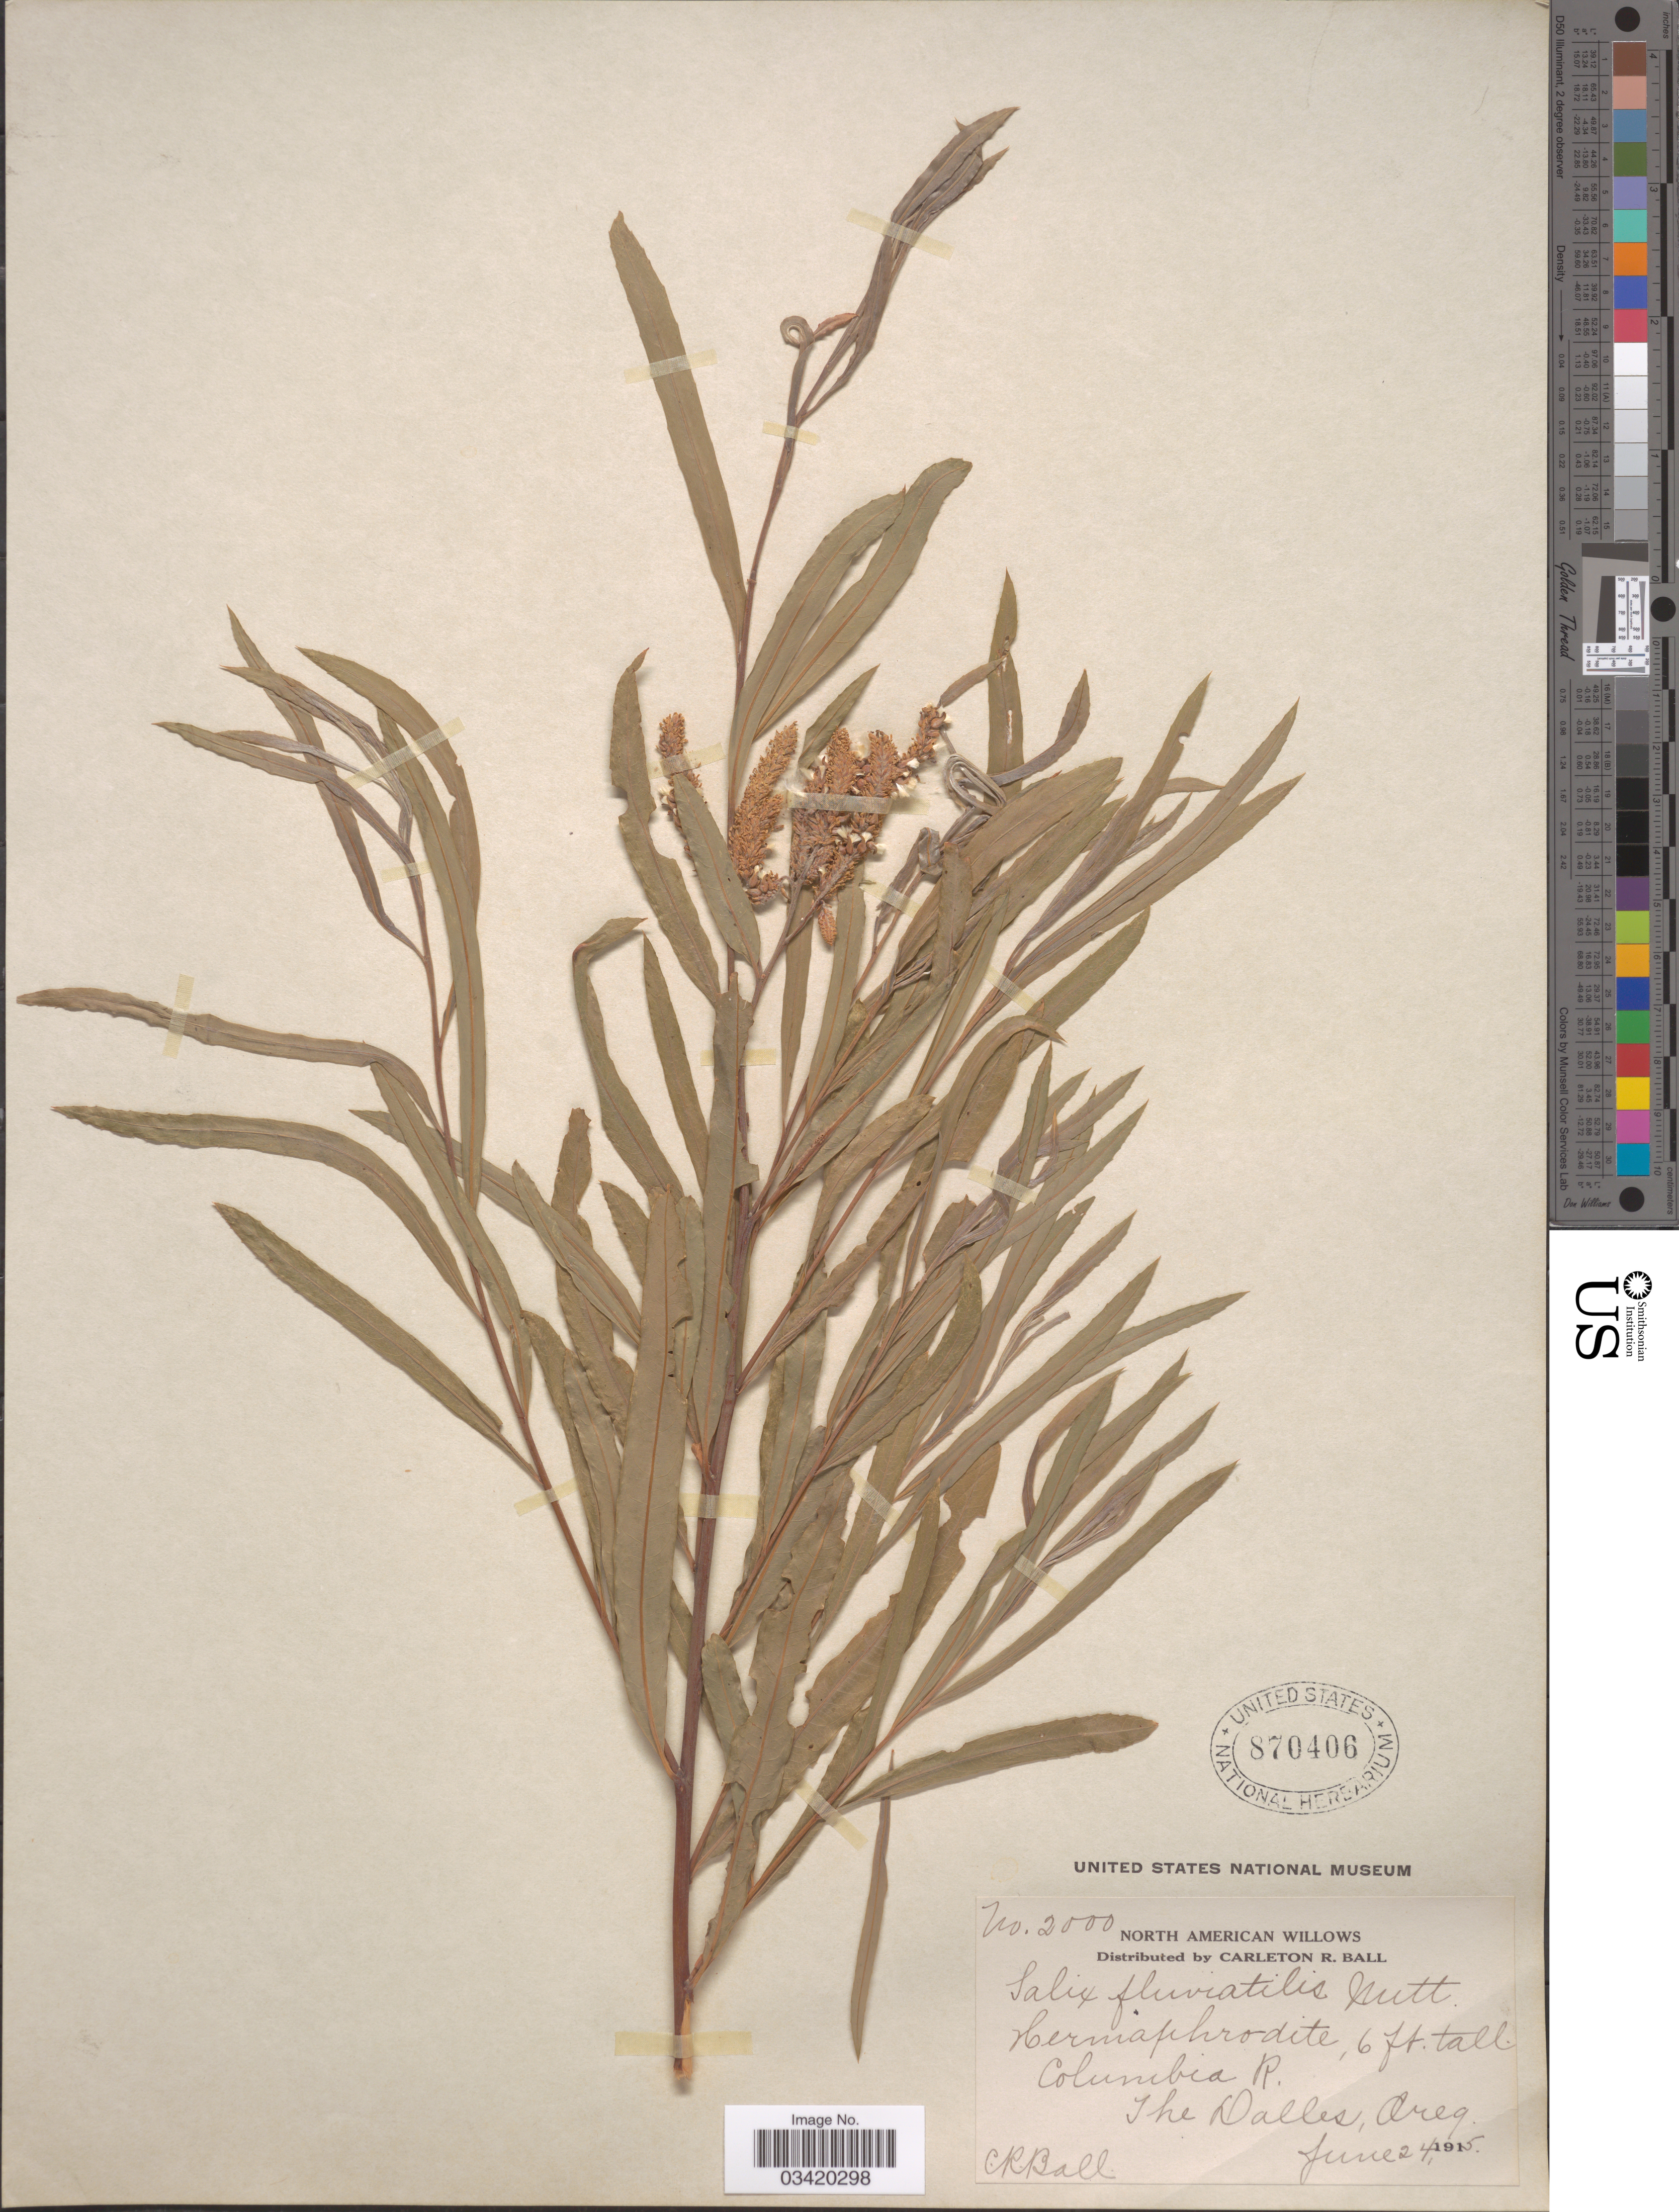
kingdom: Plantae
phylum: Tracheophyta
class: Magnoliopsida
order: Malpighiales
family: Salicaceae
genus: Salix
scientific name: Salix fluviatilis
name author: Nutt.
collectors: C. R. Ball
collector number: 2000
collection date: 1915-06-24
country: United States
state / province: Oregon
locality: Columbia R. The Dalles.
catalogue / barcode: US 870406